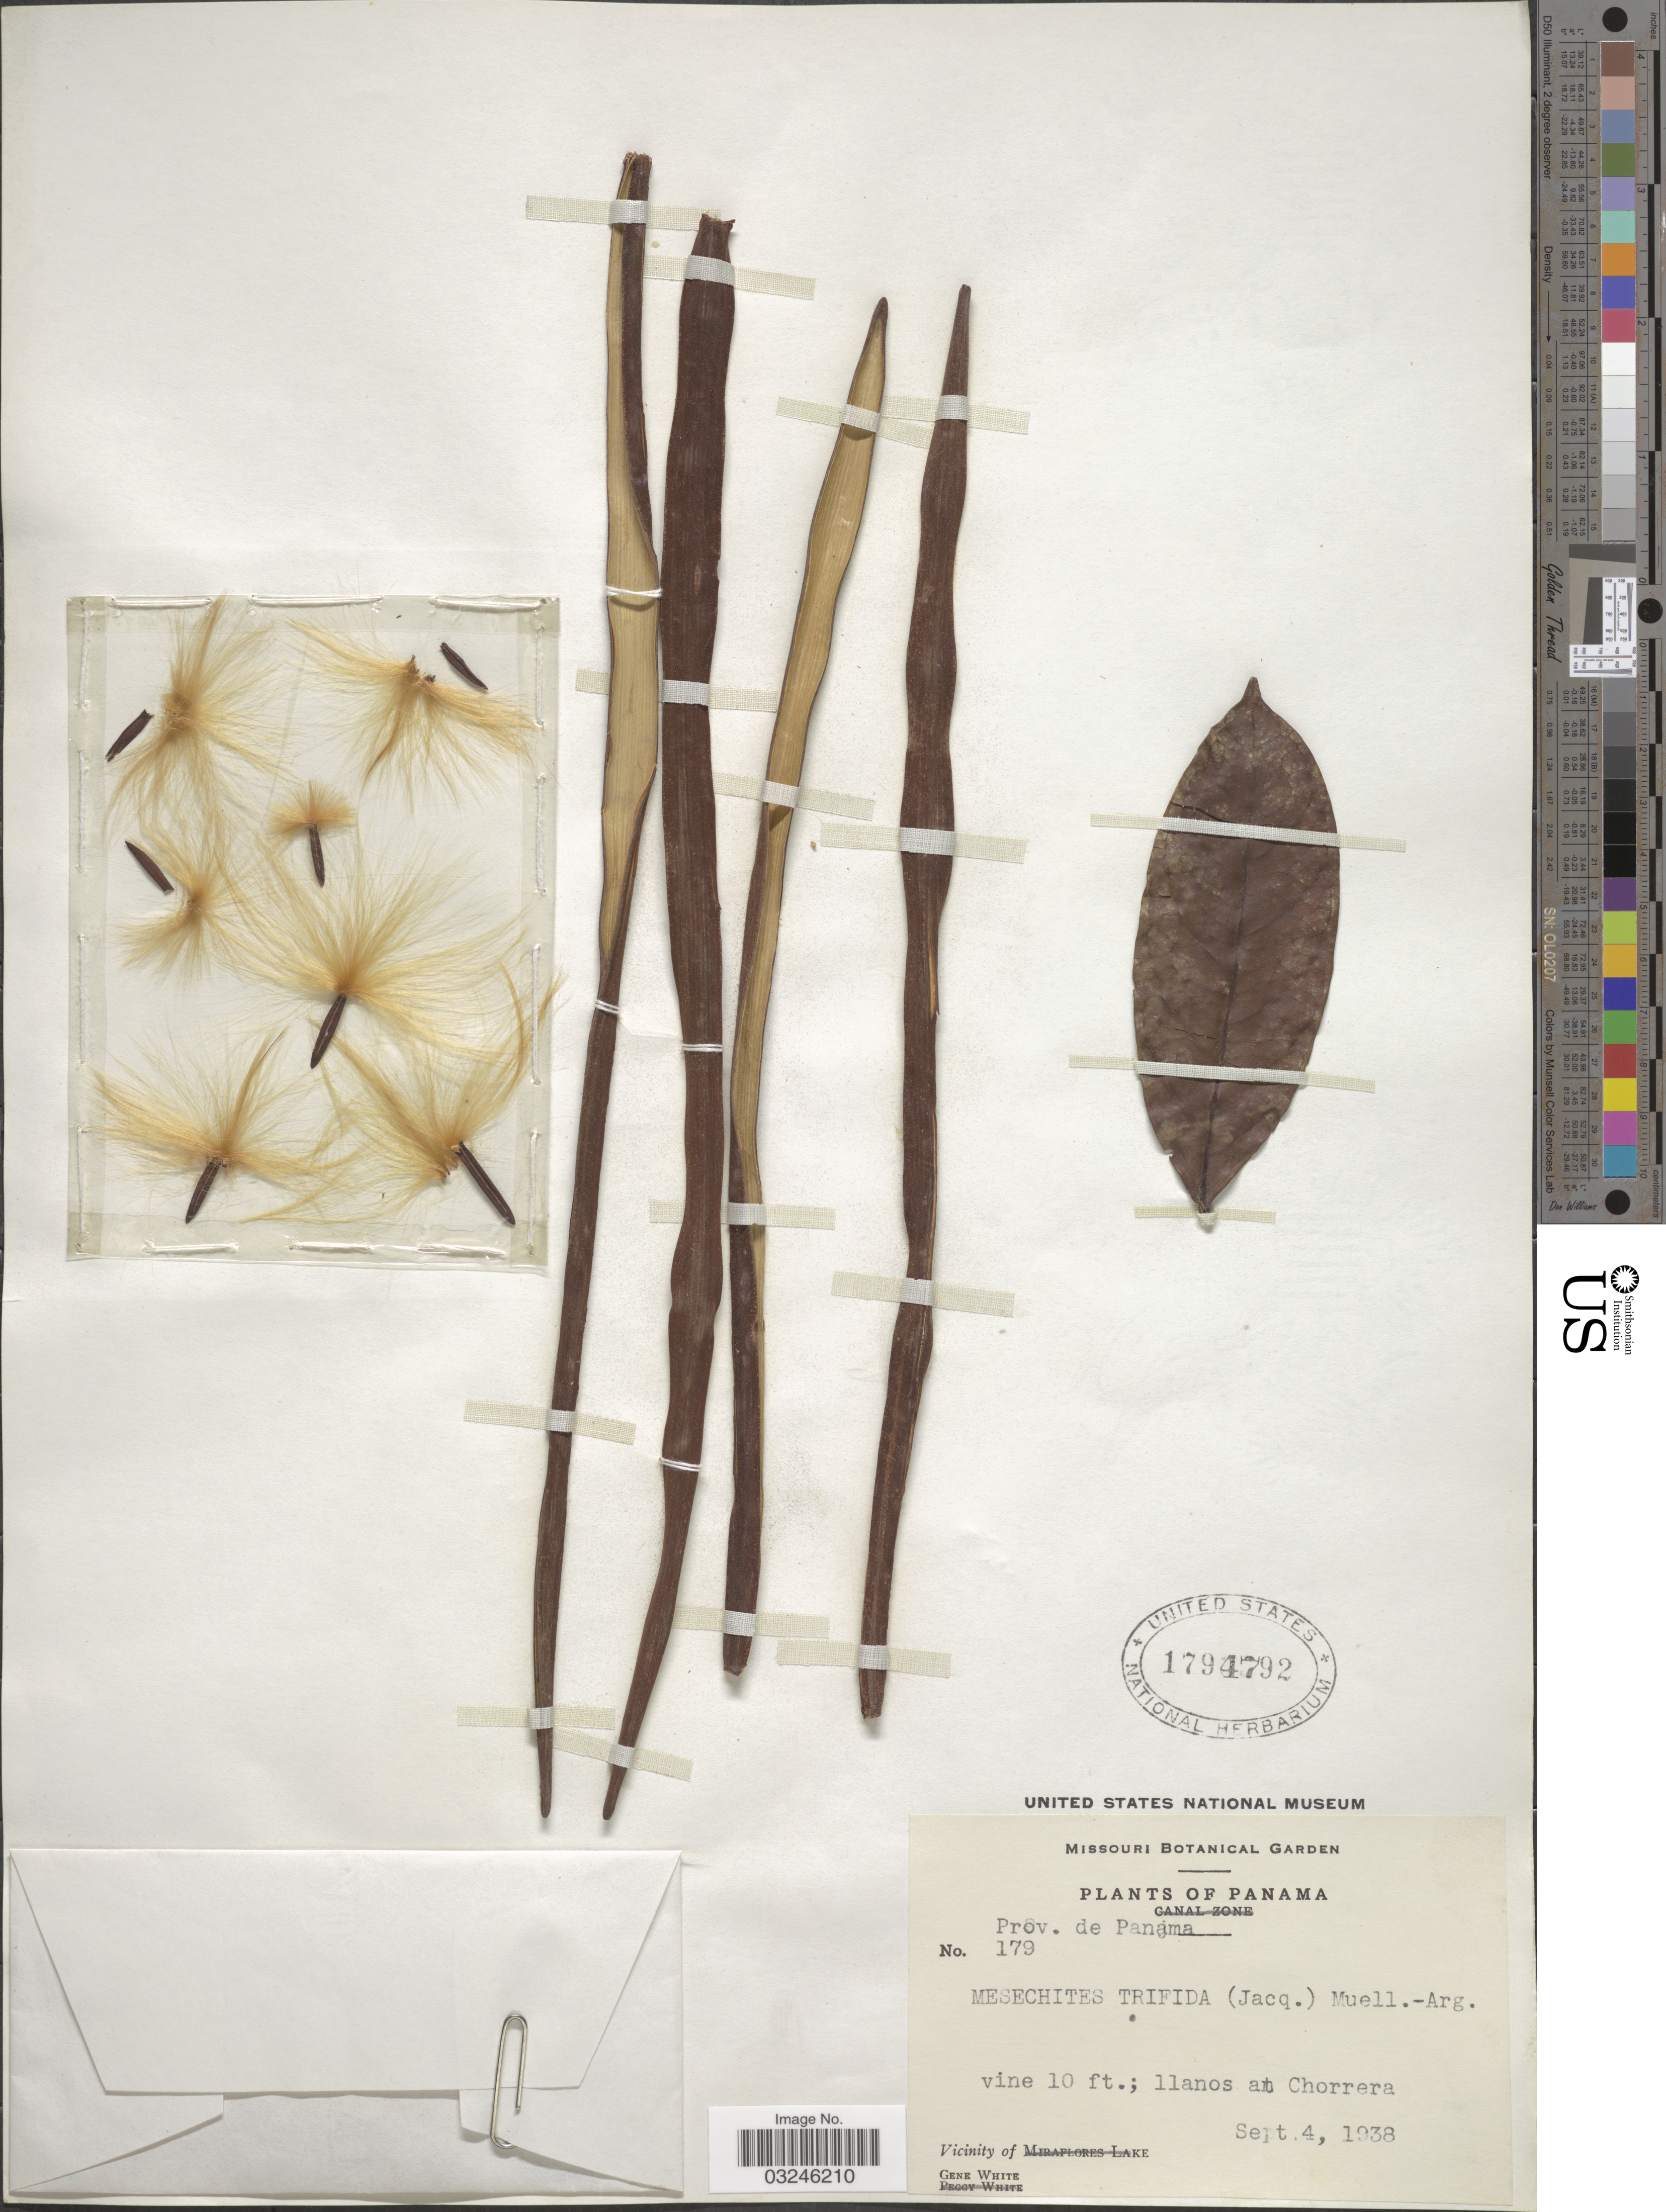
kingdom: Plantae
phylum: Tracheophyta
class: Magnoliopsida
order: Gentianales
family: Apocynaceae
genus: Mesechites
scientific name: Mesechites trifidus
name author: (Jacq.) Müll. Arg.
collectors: G. White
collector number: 179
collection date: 1938-09-04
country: Panama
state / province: Panamá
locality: Llanos at Chorrera.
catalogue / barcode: US 1794792